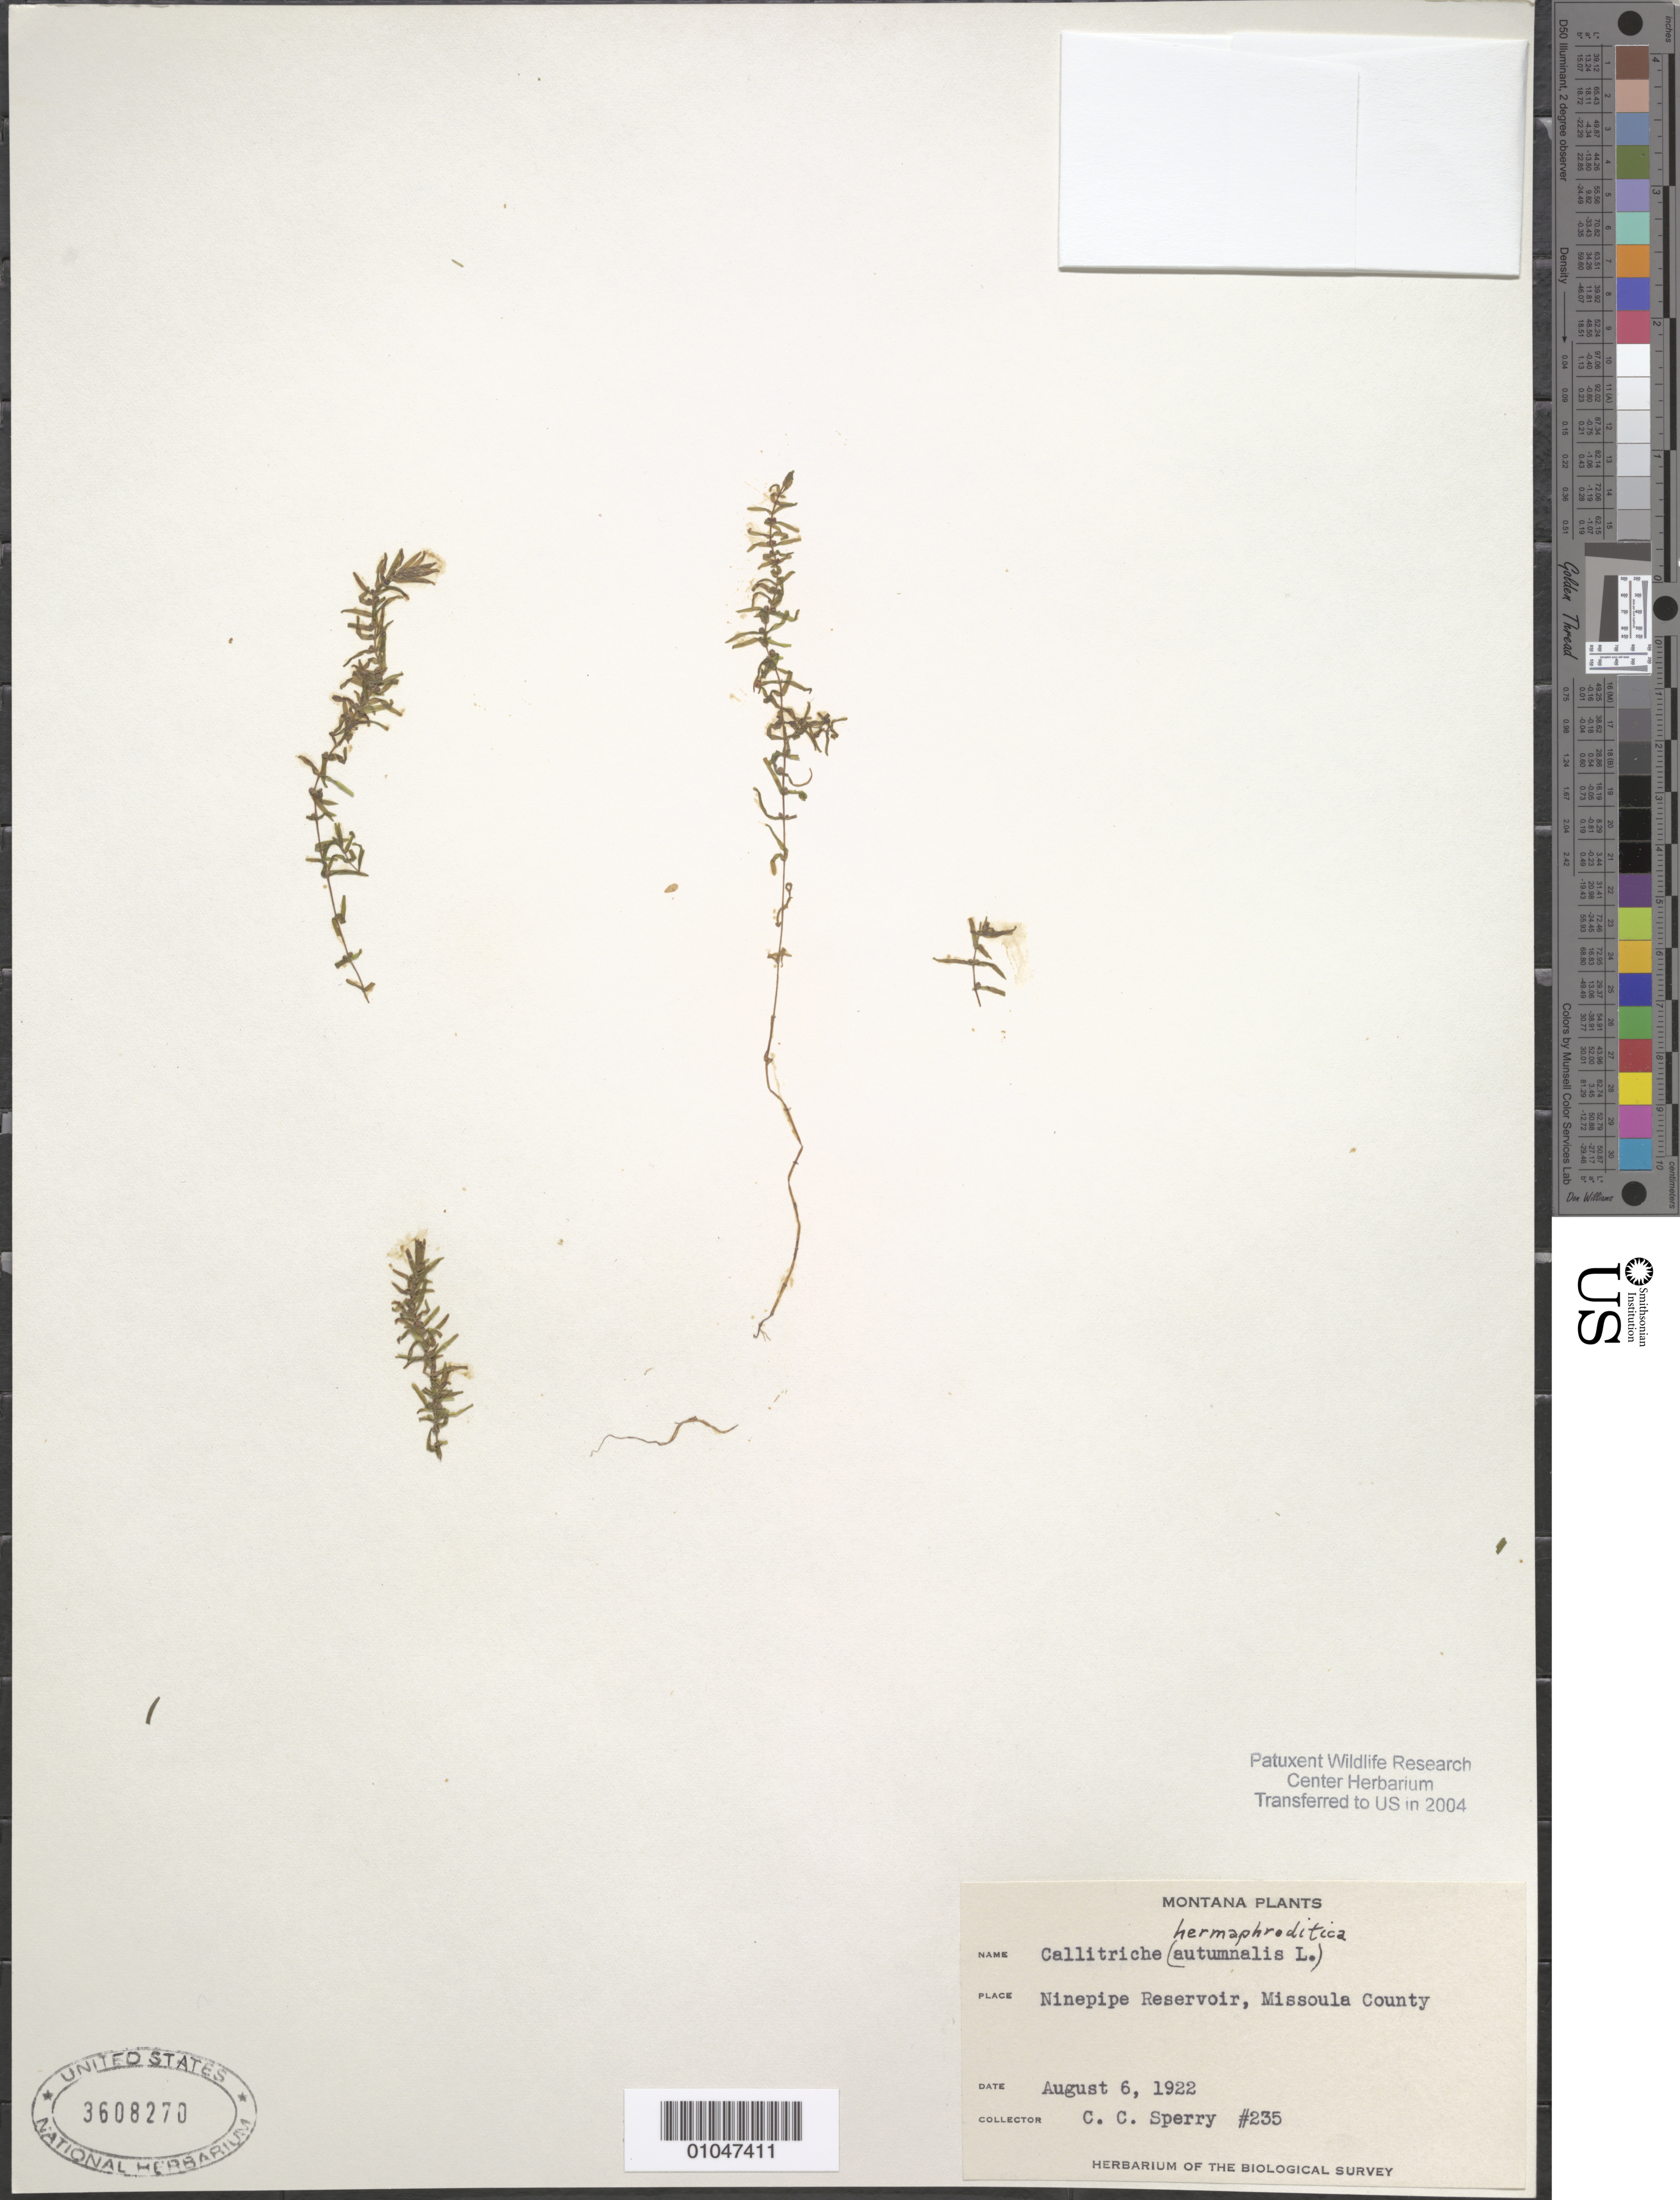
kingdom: Plantae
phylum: Tracheophyta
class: Magnoliopsida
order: Lamiales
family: Plantaginaceae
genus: Callitriche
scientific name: Callitriche hermaphroditica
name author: L.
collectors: C. C. Sperry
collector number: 235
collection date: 1922-08-06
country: United States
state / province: Montana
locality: Ninepipe Reservoir, Missoula County.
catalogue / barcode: US 3608270